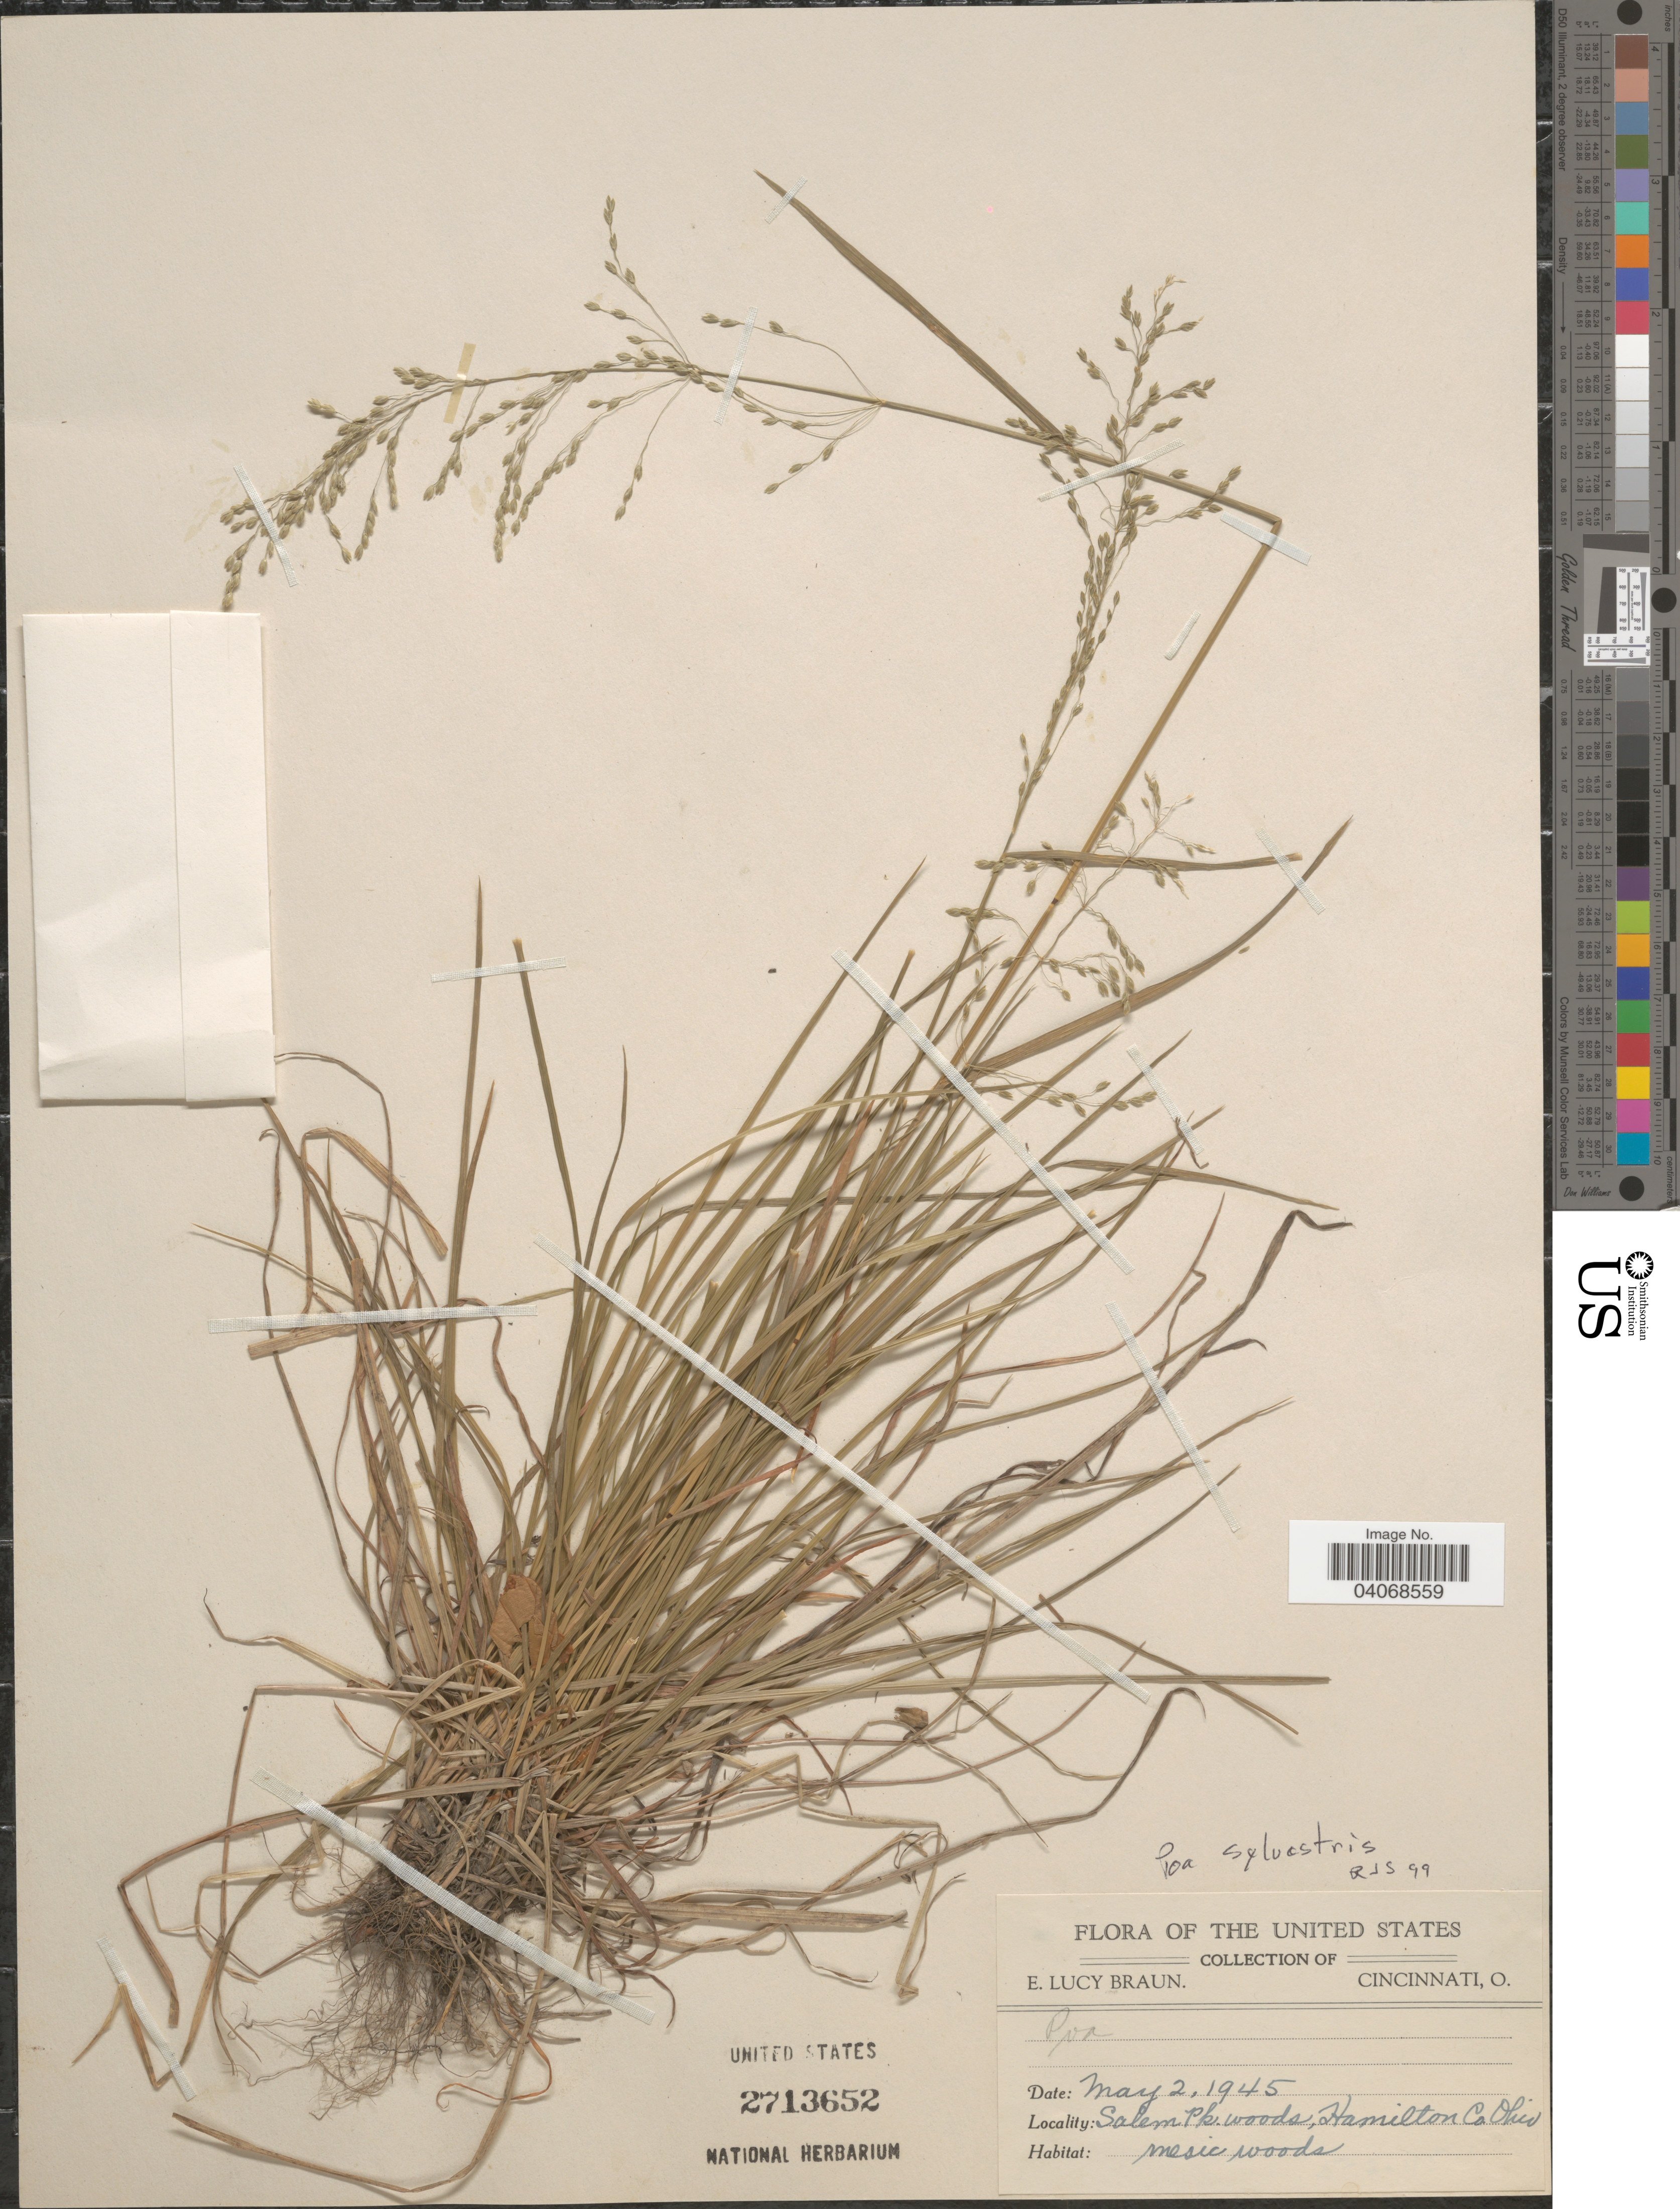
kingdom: Plantae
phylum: Tracheophyta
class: Liliopsida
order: Poales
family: Poaceae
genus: Poa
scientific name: Poa sylvestris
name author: A. Gray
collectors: E. L. Braun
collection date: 1945-05-02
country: United States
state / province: Ohio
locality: Salem Pk. woods, Hamilton Co.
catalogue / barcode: US 2713652